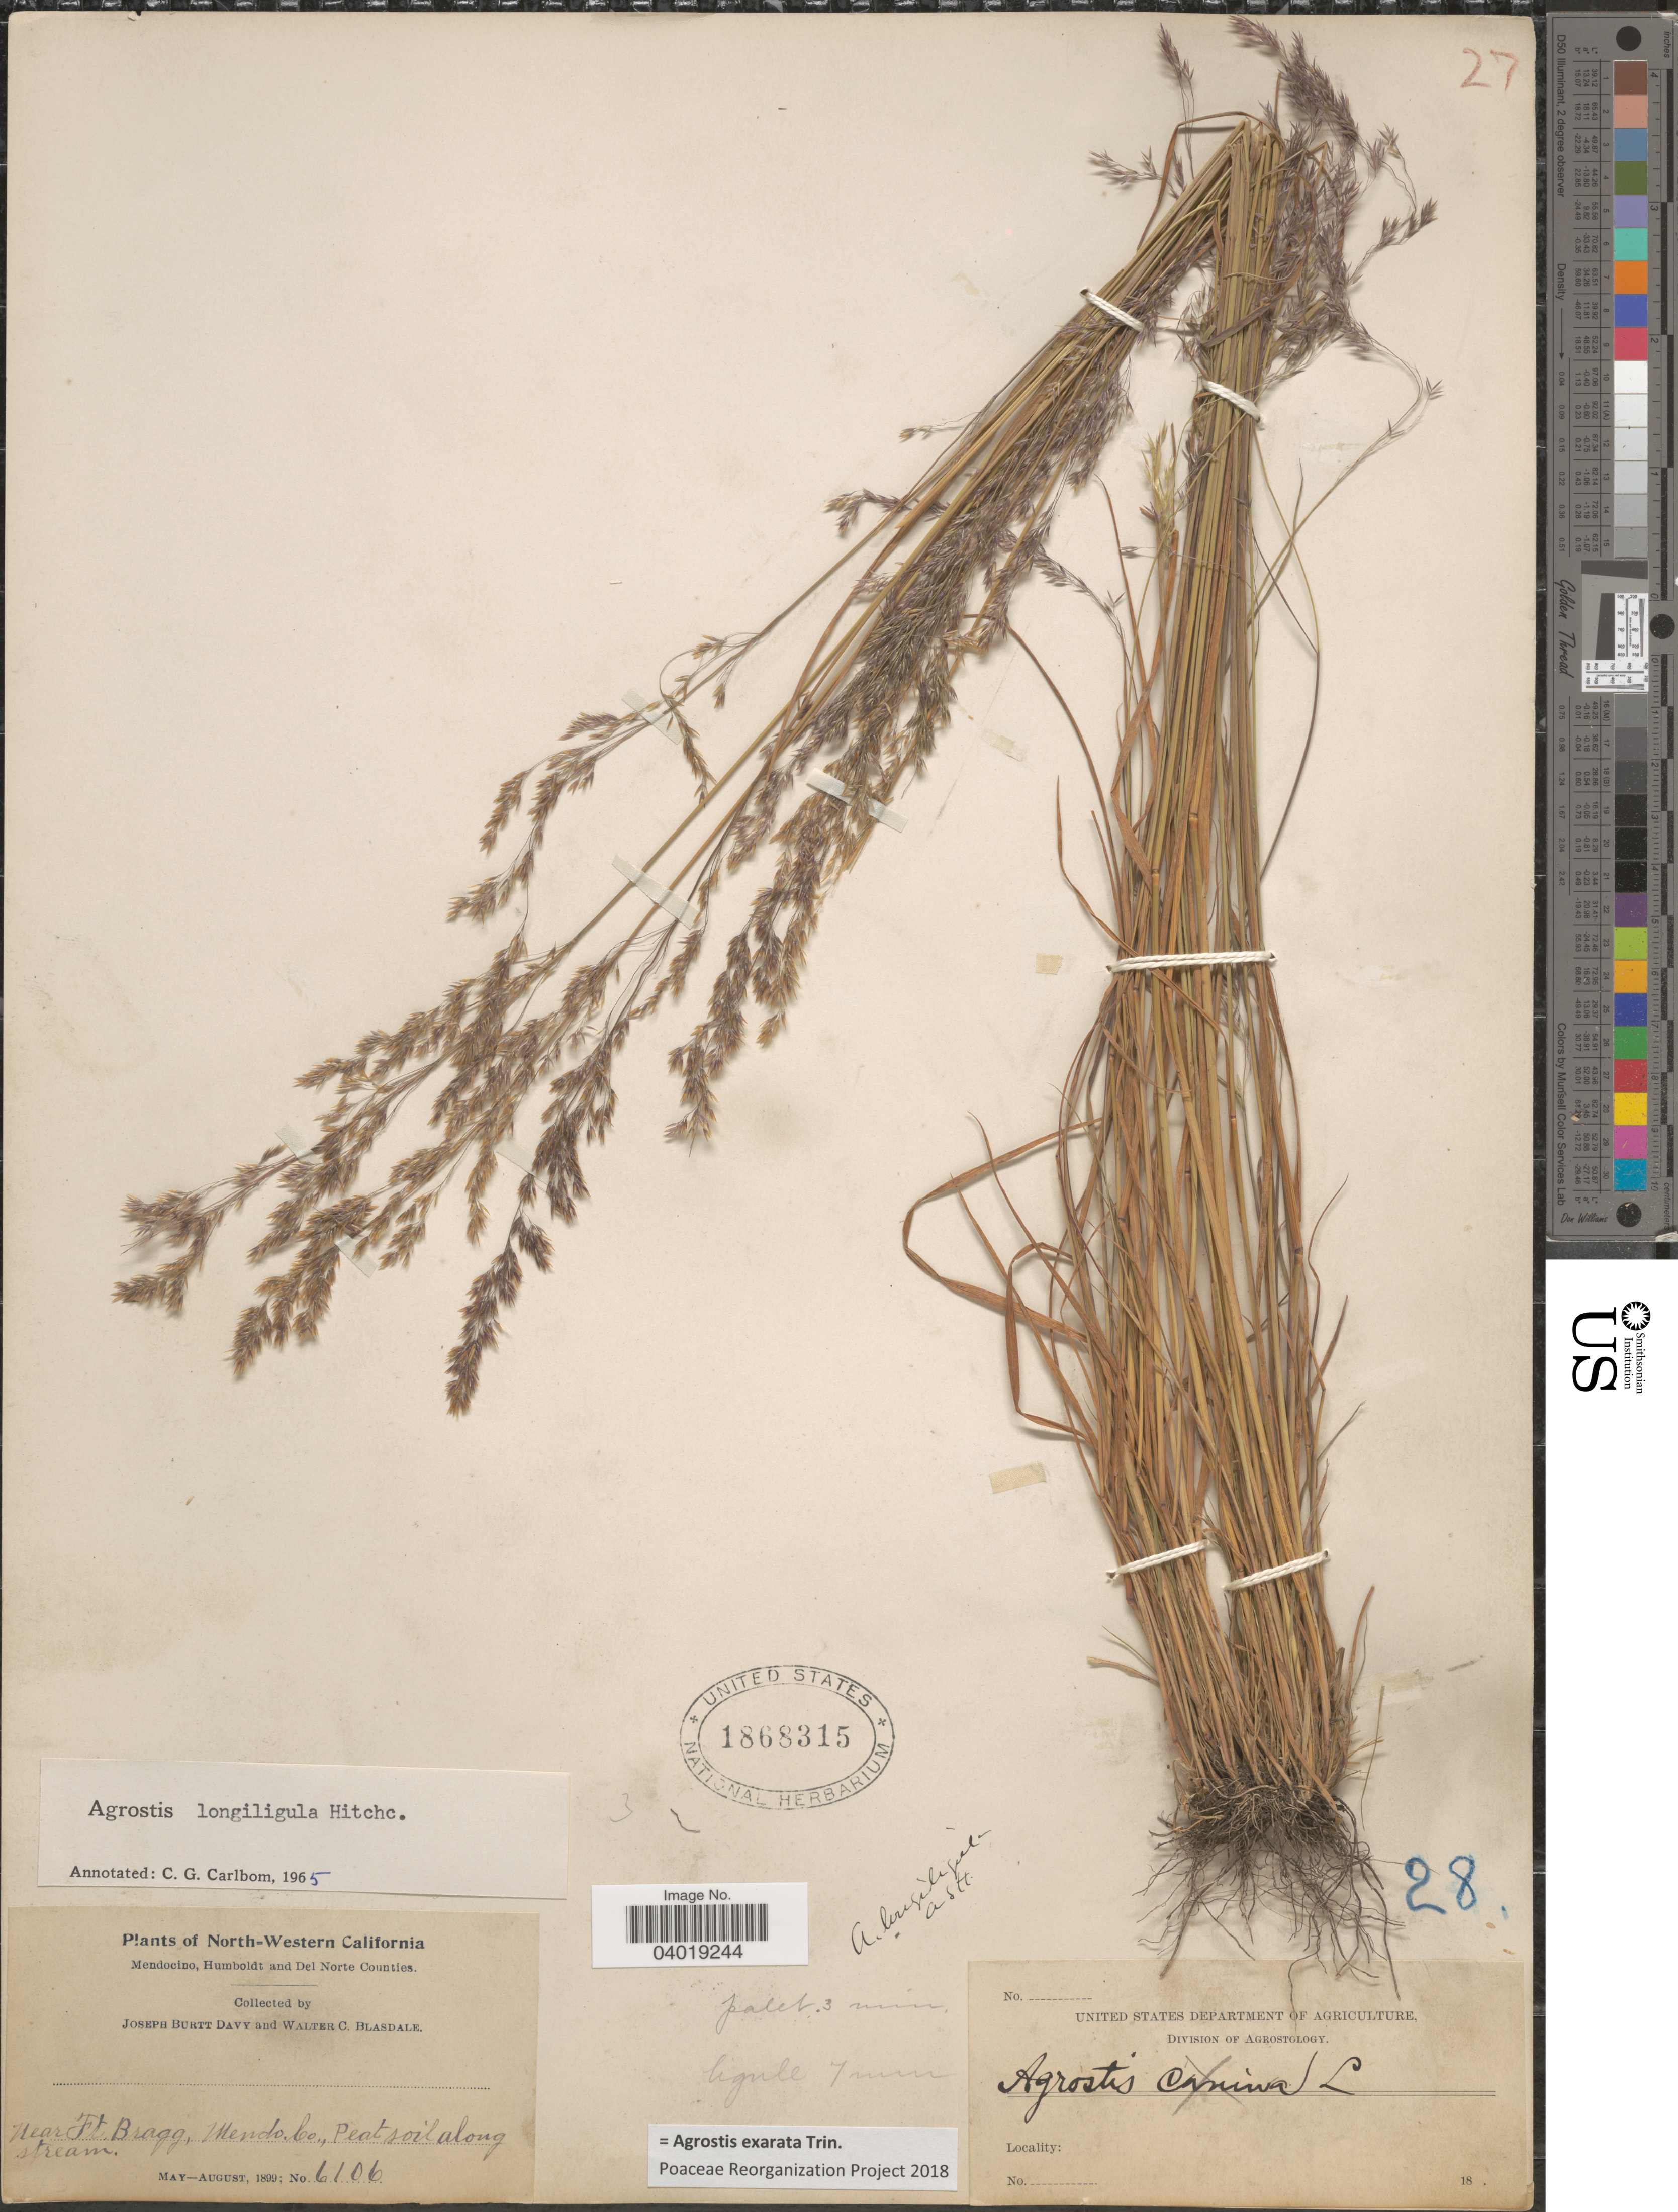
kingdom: Plantae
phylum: Tracheophyta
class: Liliopsida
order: Poales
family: Poaceae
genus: Agrostis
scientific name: Agrostis exarata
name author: Trin.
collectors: J. Burtt Davy & W. Blasdale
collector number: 6106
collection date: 1899-05/1899-08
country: United States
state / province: California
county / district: Mendocino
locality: North-Western California. Near Ft Bragg, Mendocino Co.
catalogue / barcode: US 1868315